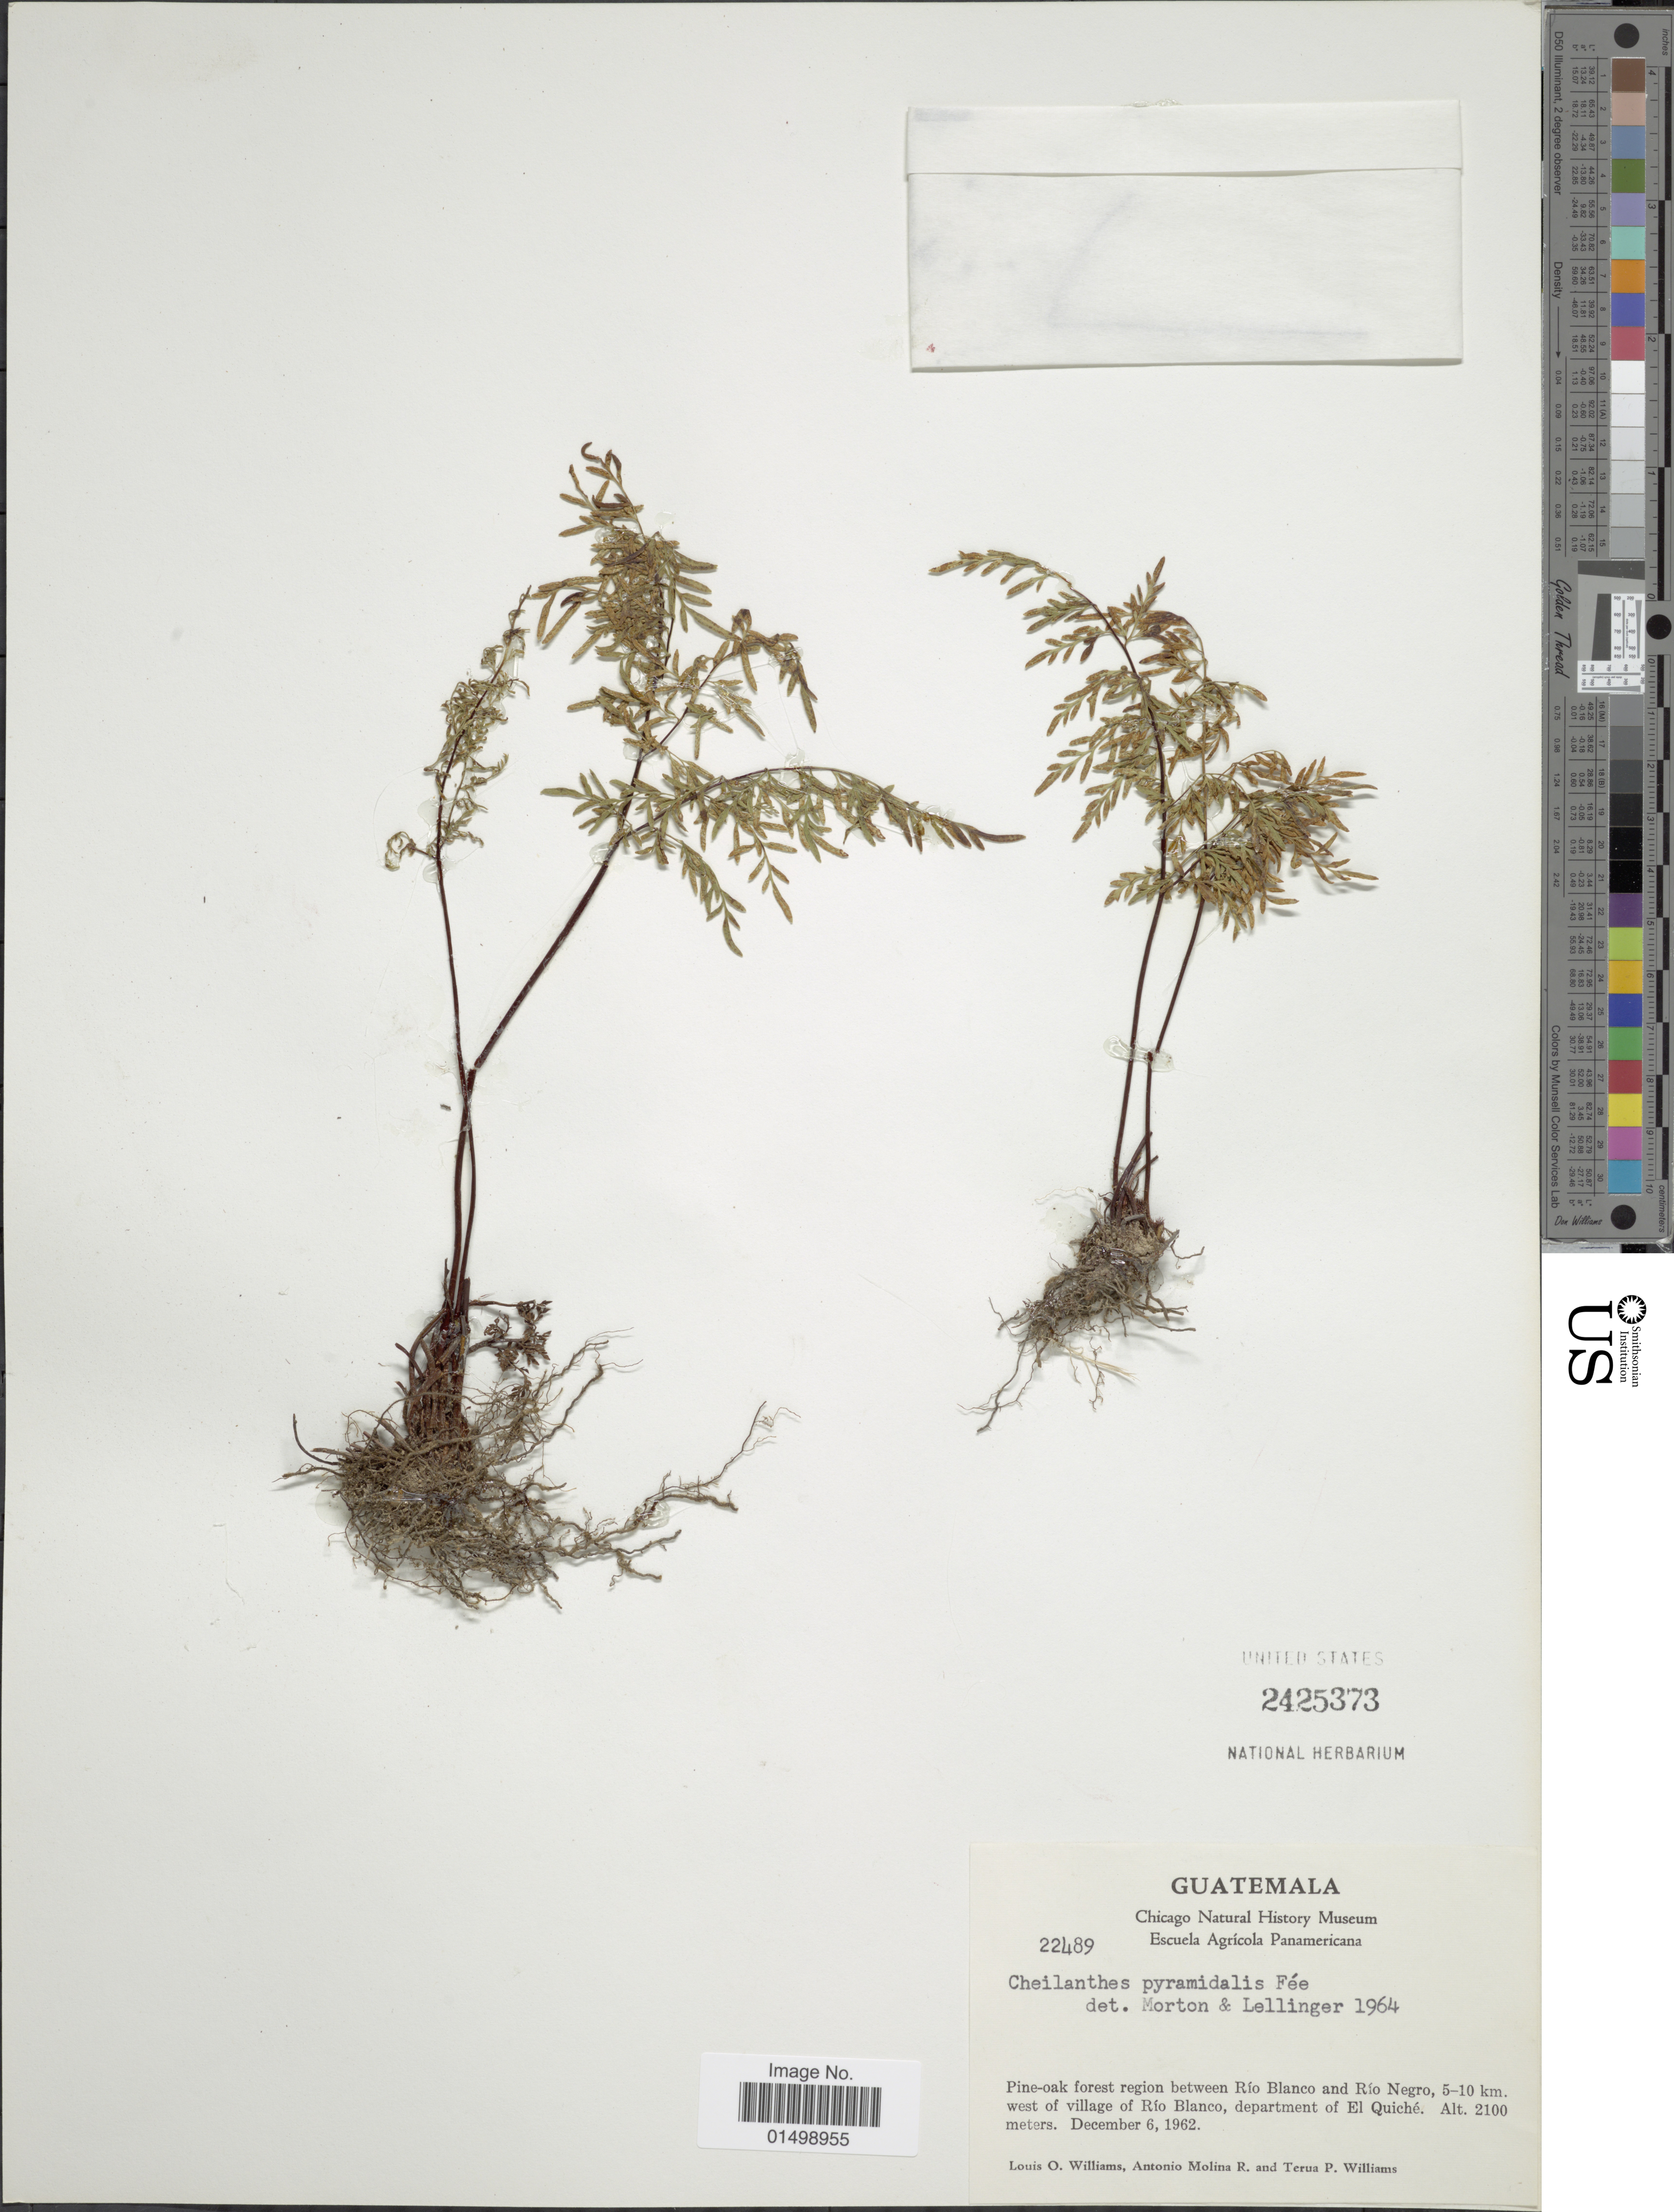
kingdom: Plantae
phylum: Tracheophyta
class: Polypodiopsida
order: Polypodiales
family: Pteridaceae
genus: Cheilanthes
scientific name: Cheilanthes pyramidalis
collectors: L. O. Williams, A. R. Molina & T. P. Williams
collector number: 22489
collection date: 1962-12-06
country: Guatemala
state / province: El Quiché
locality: Pine-oak forest region between Rio Blanco and Rio Negro, 5-10 km west of village of Rio Blanco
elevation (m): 2100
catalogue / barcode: US 2425373